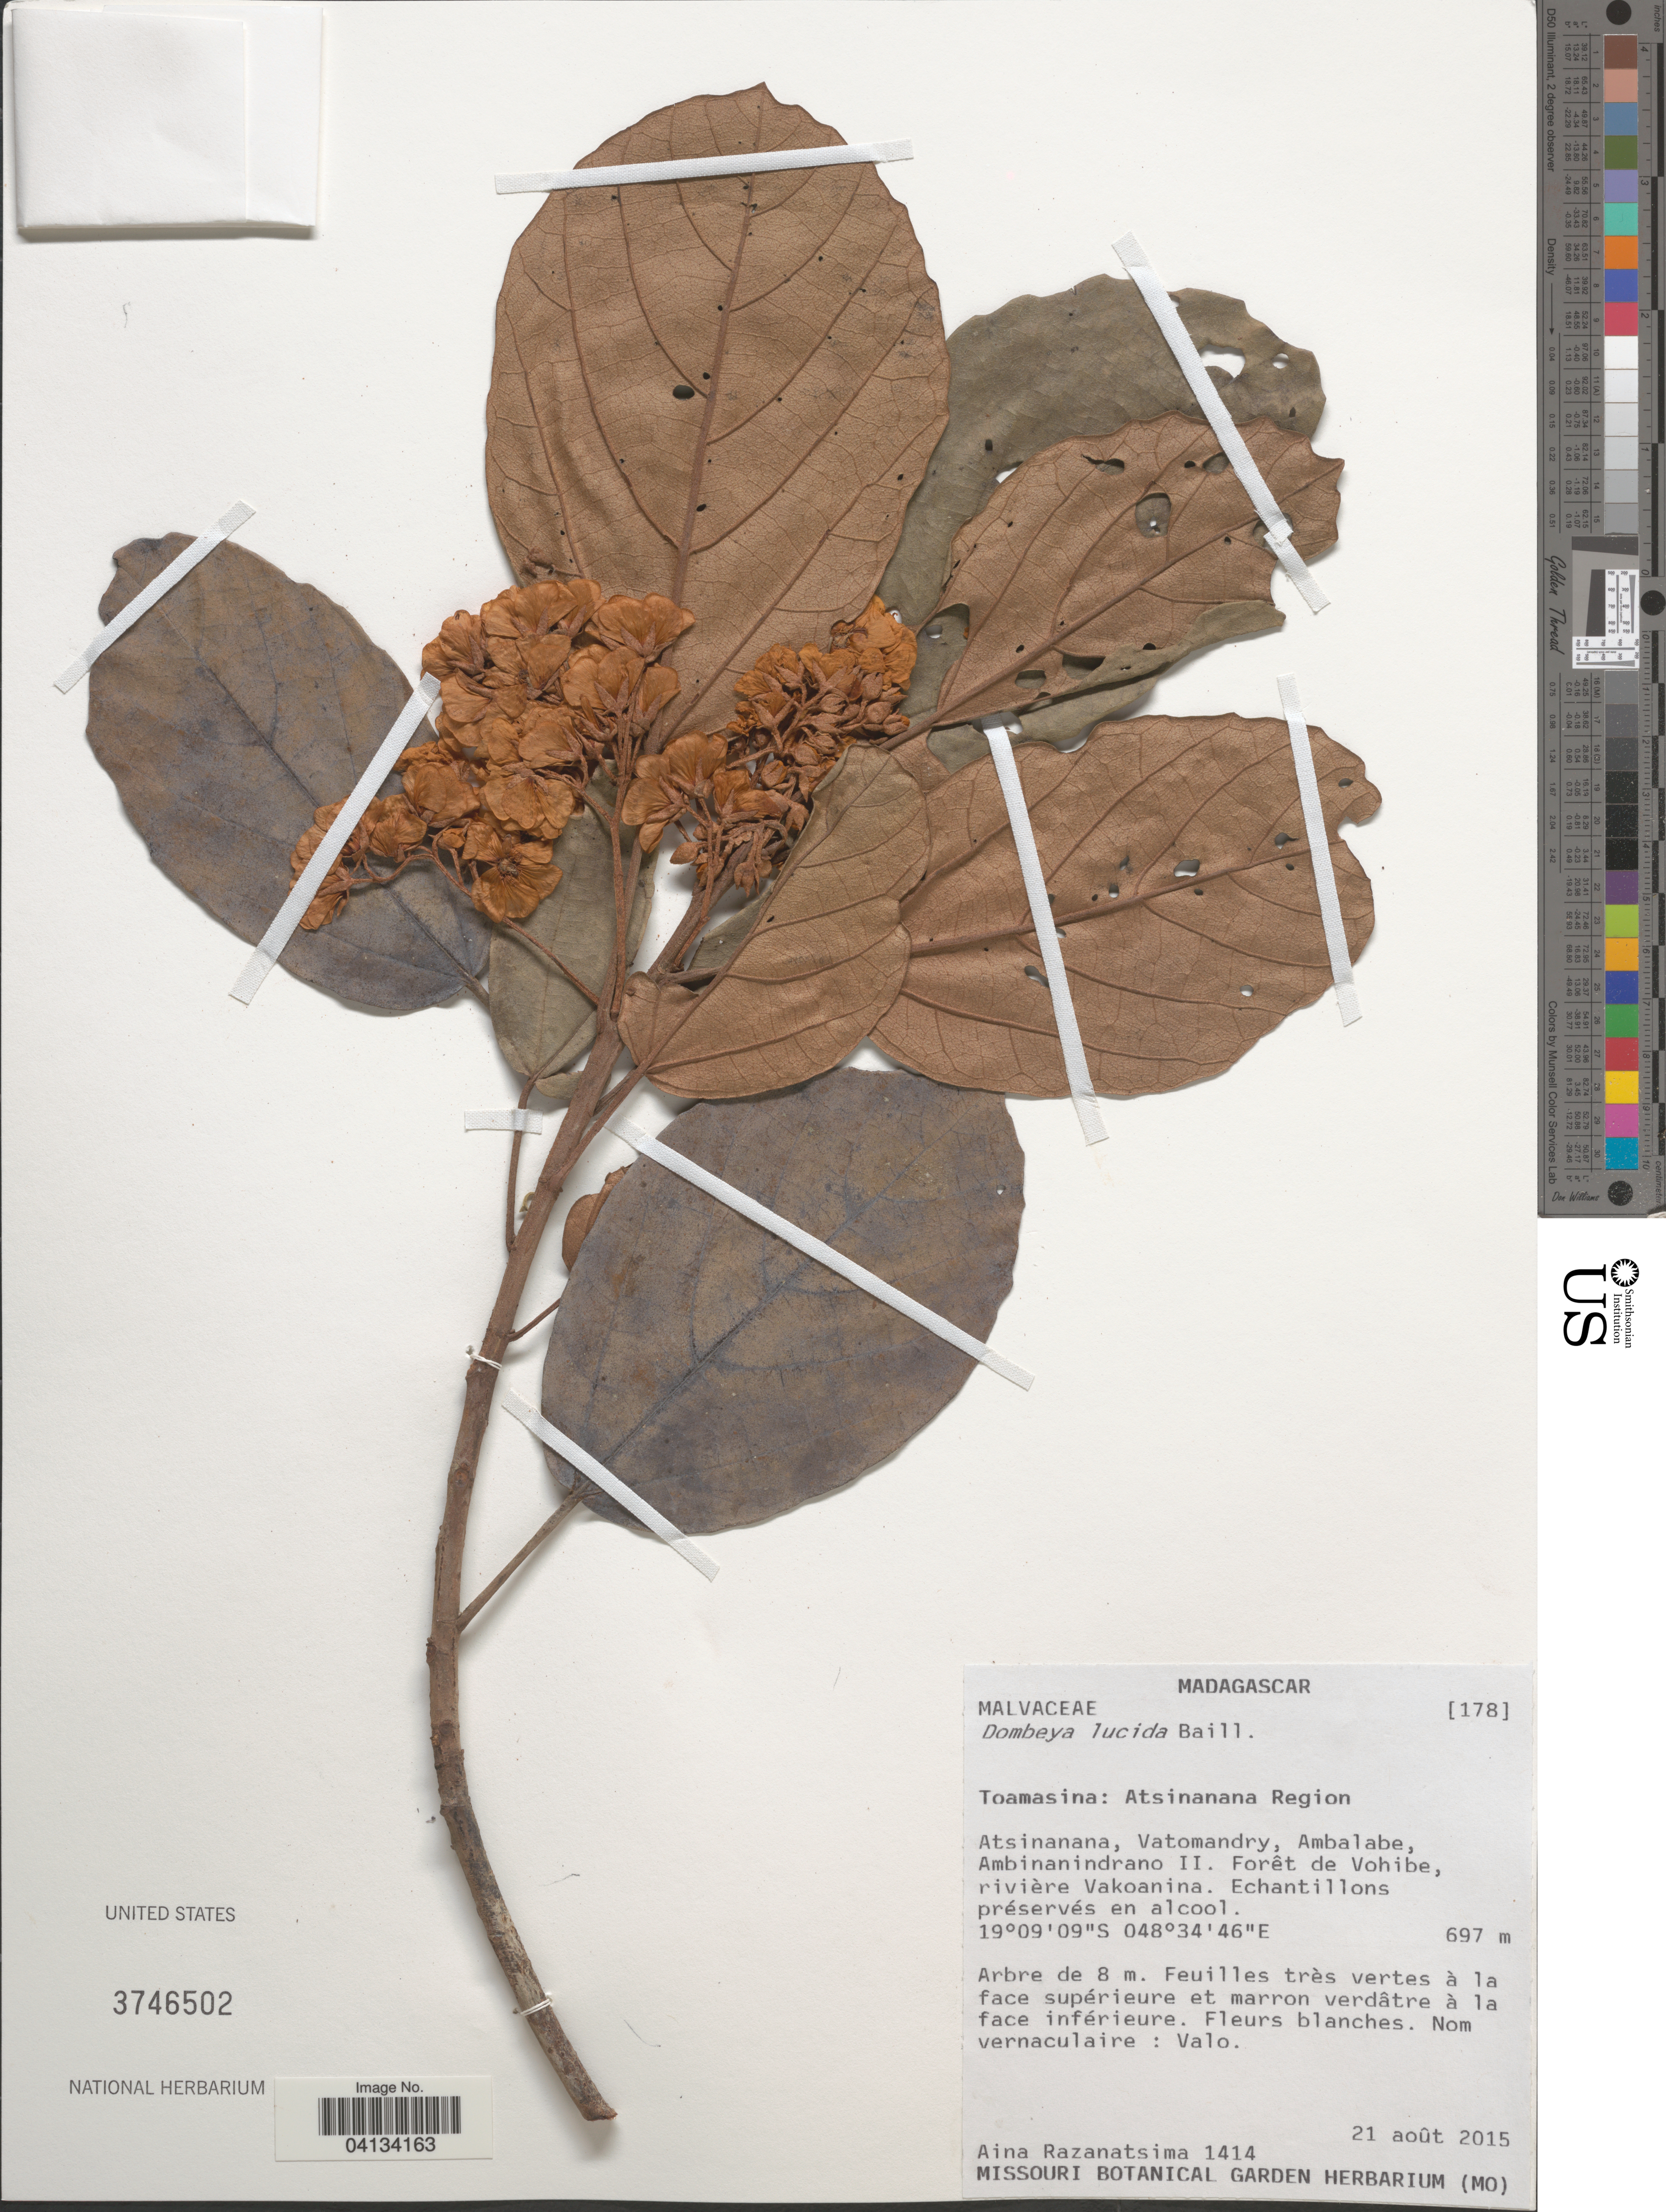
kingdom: Plantae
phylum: Tracheophyta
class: Magnoliopsida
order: Malvales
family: Malvaceae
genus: Dombeya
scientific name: Dombeya lucida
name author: Baill.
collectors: A. Razanatsima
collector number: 1414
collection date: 2015-08-21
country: Madagascar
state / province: Atsinanana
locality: Atsinanana Region. Atsinanana, Vatomandry, Ambalabe, Ambinanindrano II. Forêt de Vohibe, rivière Vakoanina.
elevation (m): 697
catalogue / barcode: US 3746502